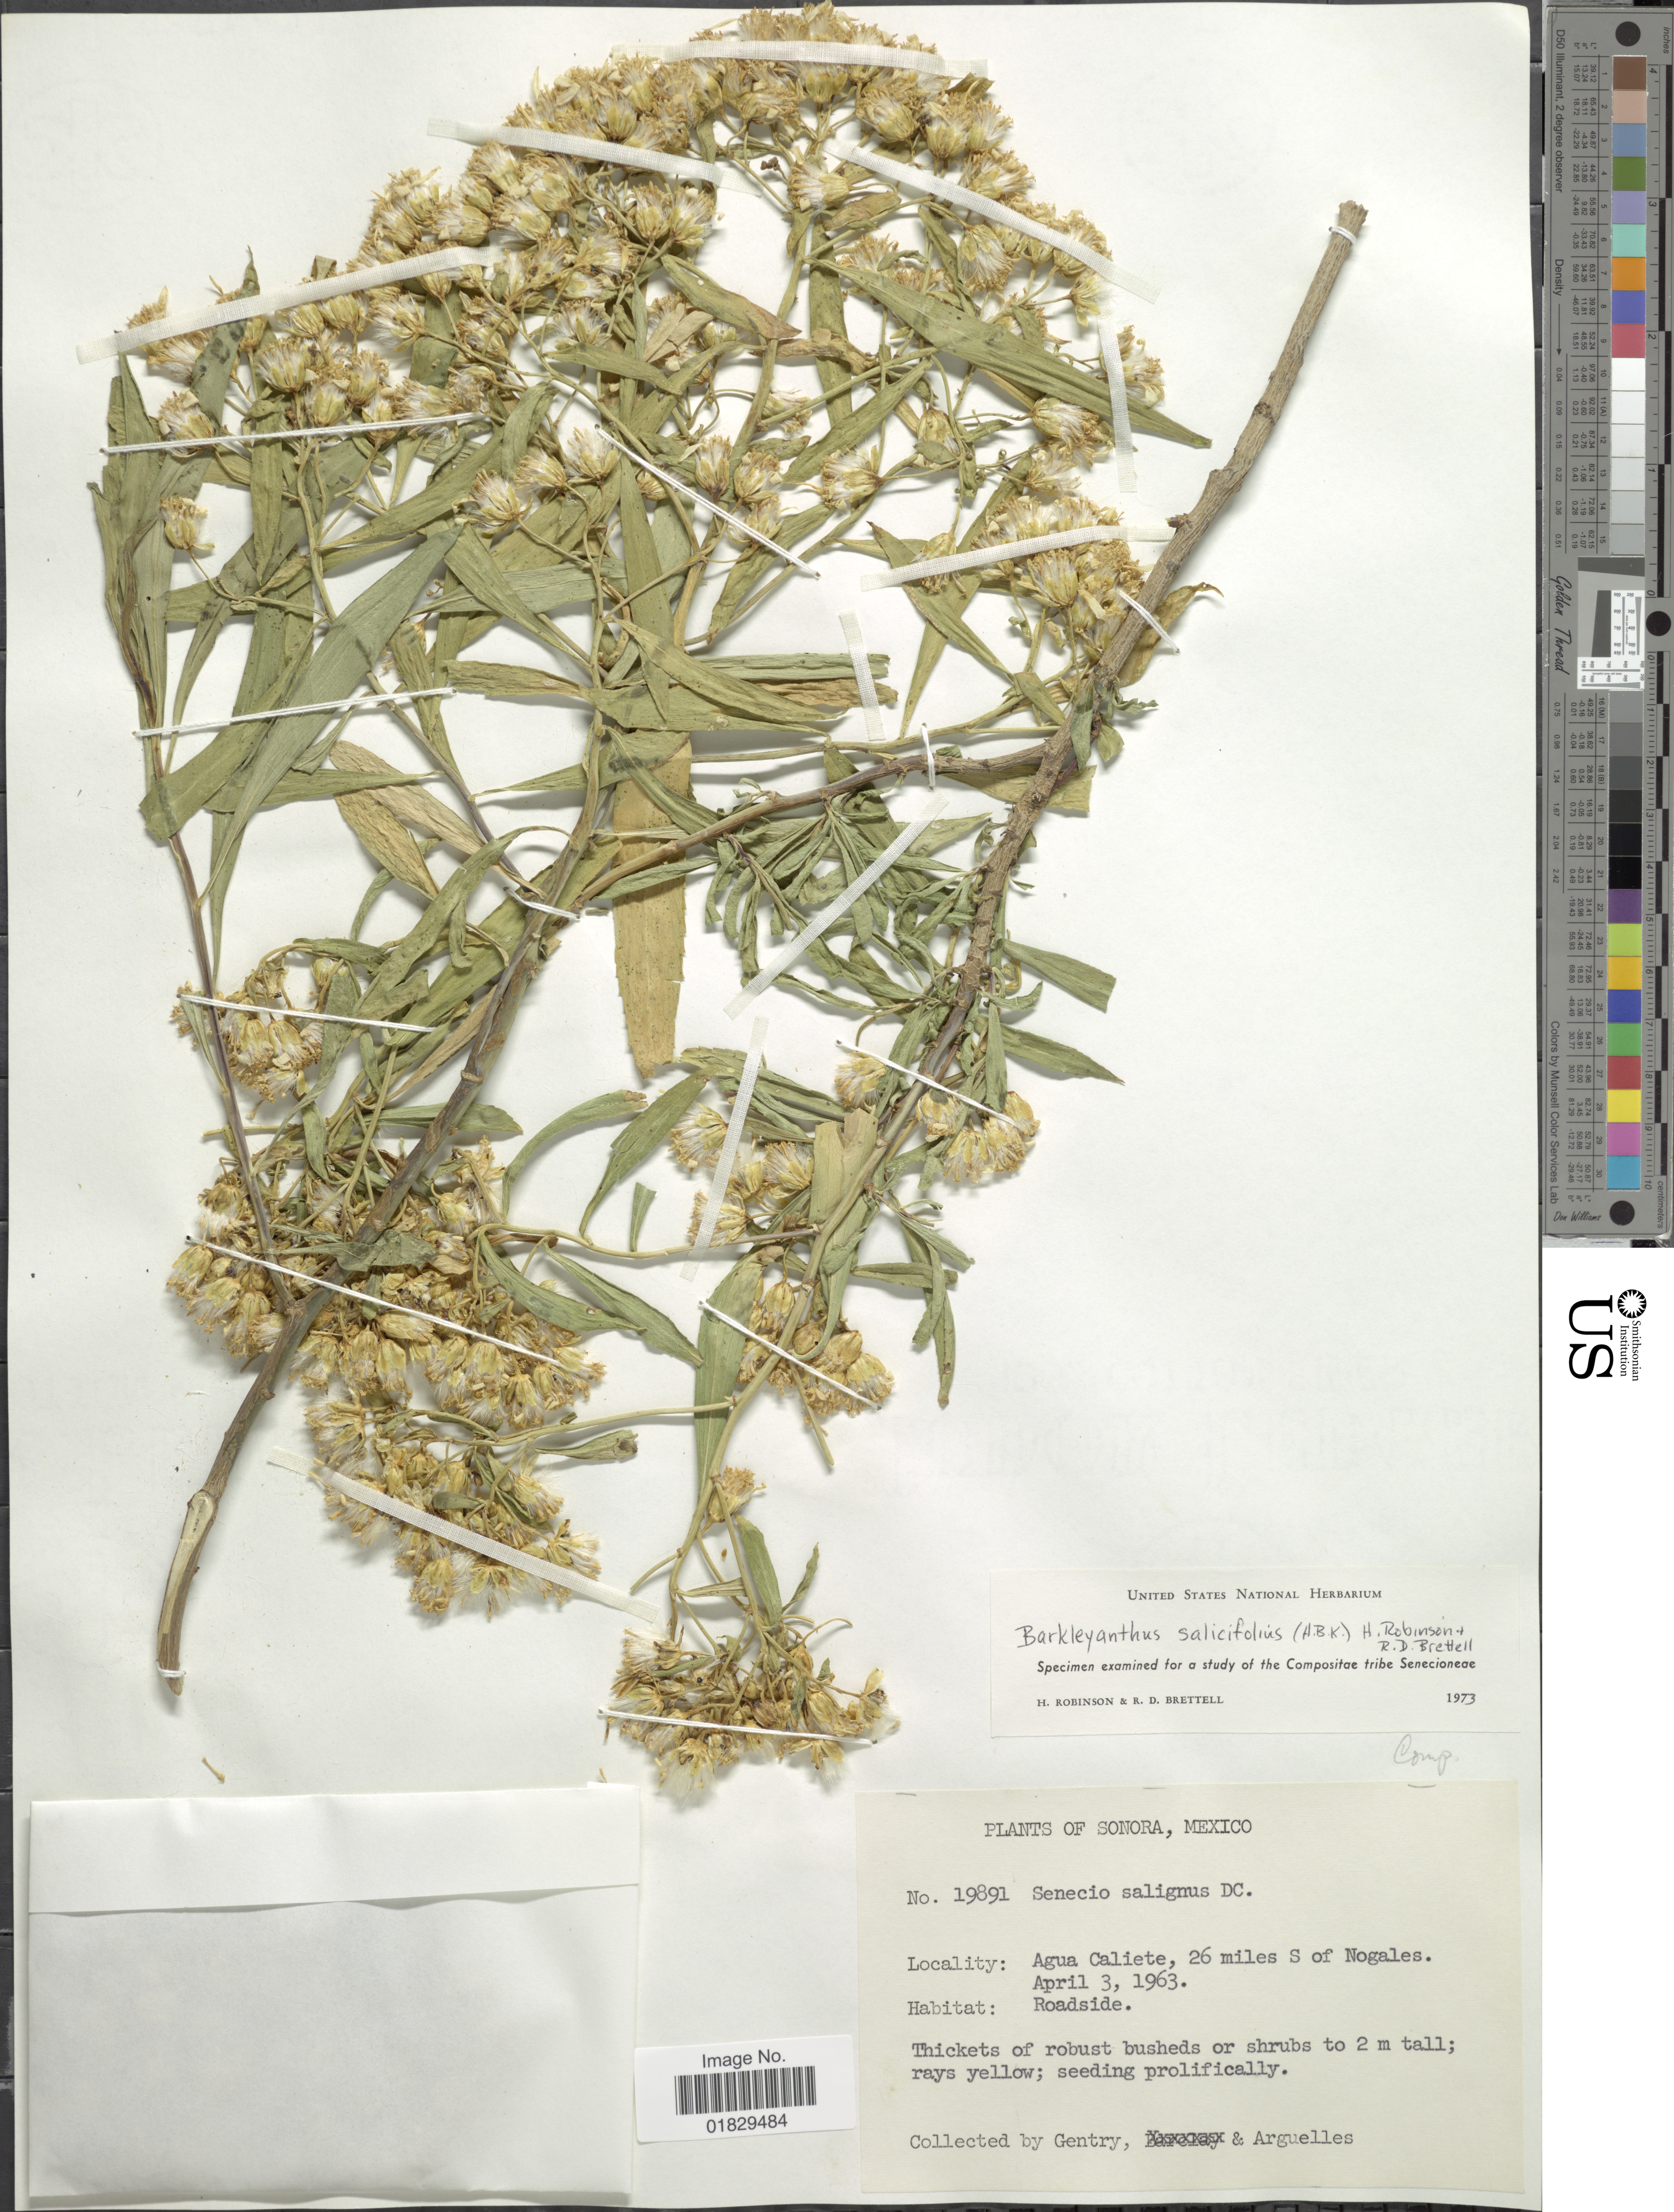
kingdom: Plantae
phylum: Tracheophyta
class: Magnoliopsida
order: Asterales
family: Asteraceae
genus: Barkleyanthus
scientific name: Barkleyanthus salicifolius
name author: (Kunth) H. Rob. & Brettell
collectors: Gentry, -- & Arguelles, --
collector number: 19891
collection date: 1963-04-03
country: Mexico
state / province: Sonora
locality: Agua Caliete, 26 miles S of Nogales